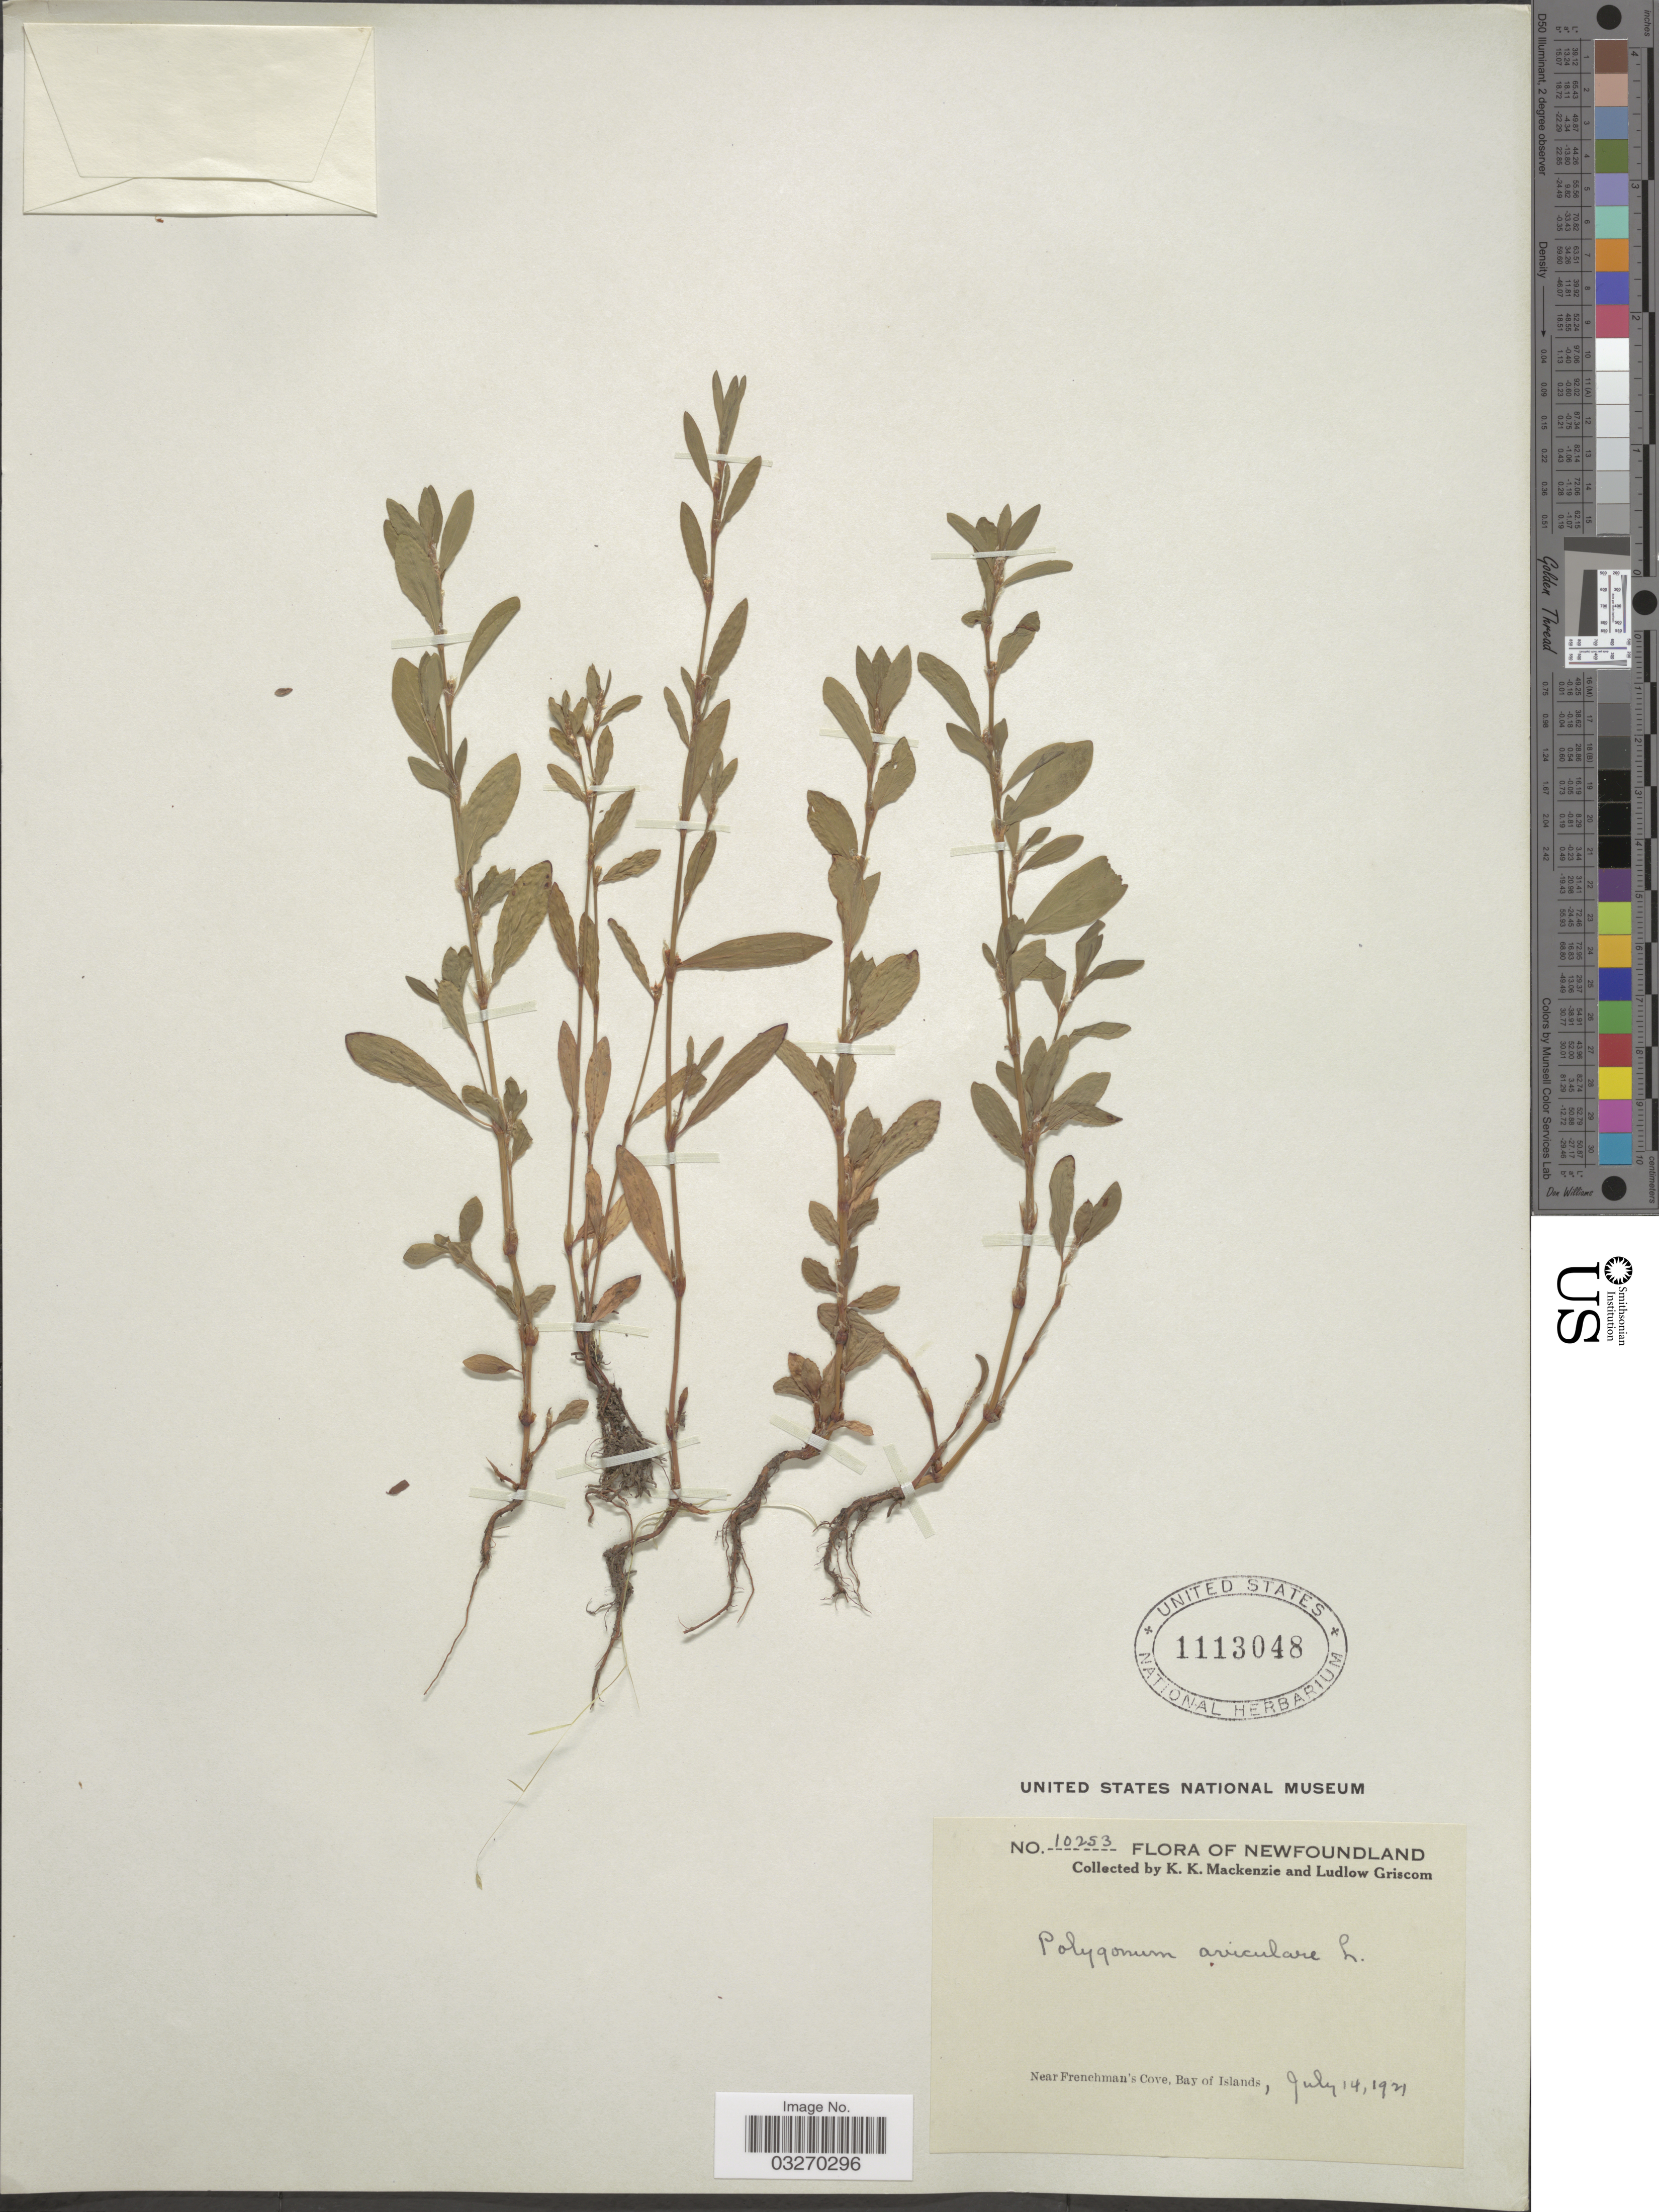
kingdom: Plantae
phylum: Tracheophyta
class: Magnoliopsida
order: Caryophyllales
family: Polygonaceae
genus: Polygonum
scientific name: Polygonum monspeliense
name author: Thiéb.-Bern. ex Pers.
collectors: K. Mackenzie & L. Griscom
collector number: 10253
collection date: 1921-07-14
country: Canada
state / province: Newfoundland and Labrador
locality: Near Frenchman's Cove, Bay of Islands.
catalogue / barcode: US 1113048